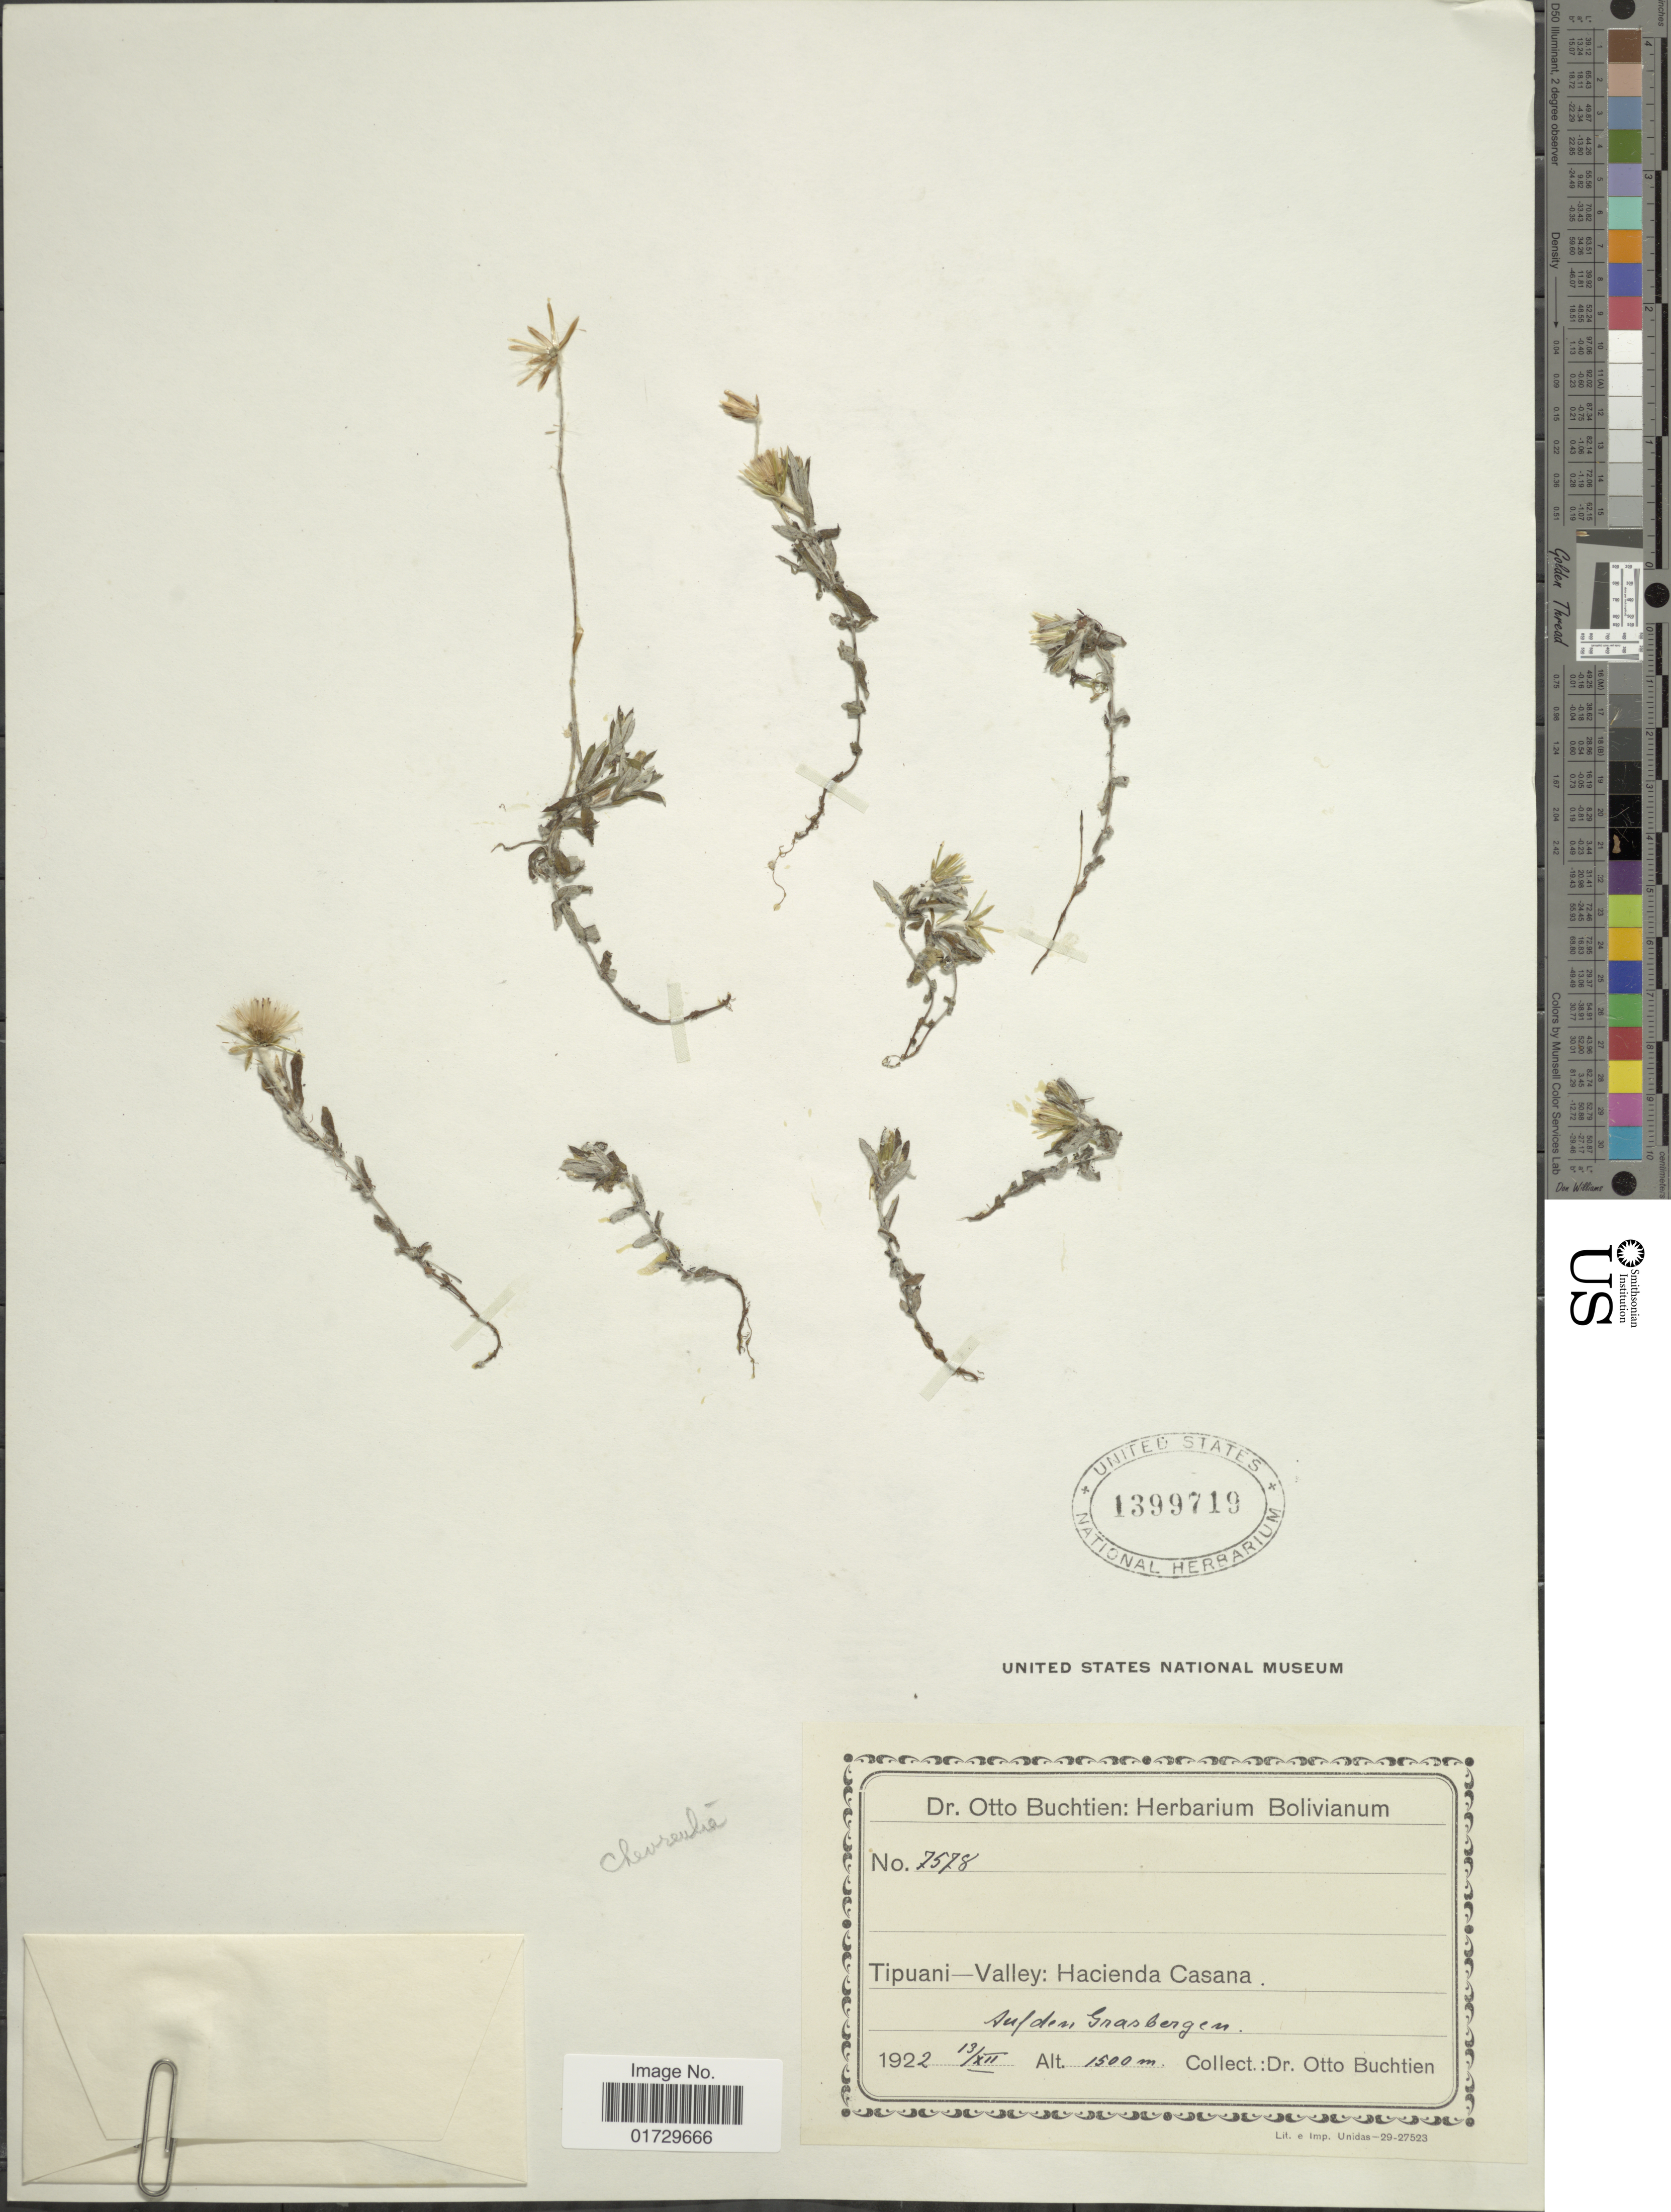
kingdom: Plantae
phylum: Tracheophyta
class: Magnoliopsida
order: Asterales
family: Asteraceae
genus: Chevreulia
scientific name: Chevreulia acuminata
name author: Less.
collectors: O. Buchtien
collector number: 7578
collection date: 1922-12-13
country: Bolivia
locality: Tipuani-Valley: Hacienda Casana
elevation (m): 1500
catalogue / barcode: US 1399719